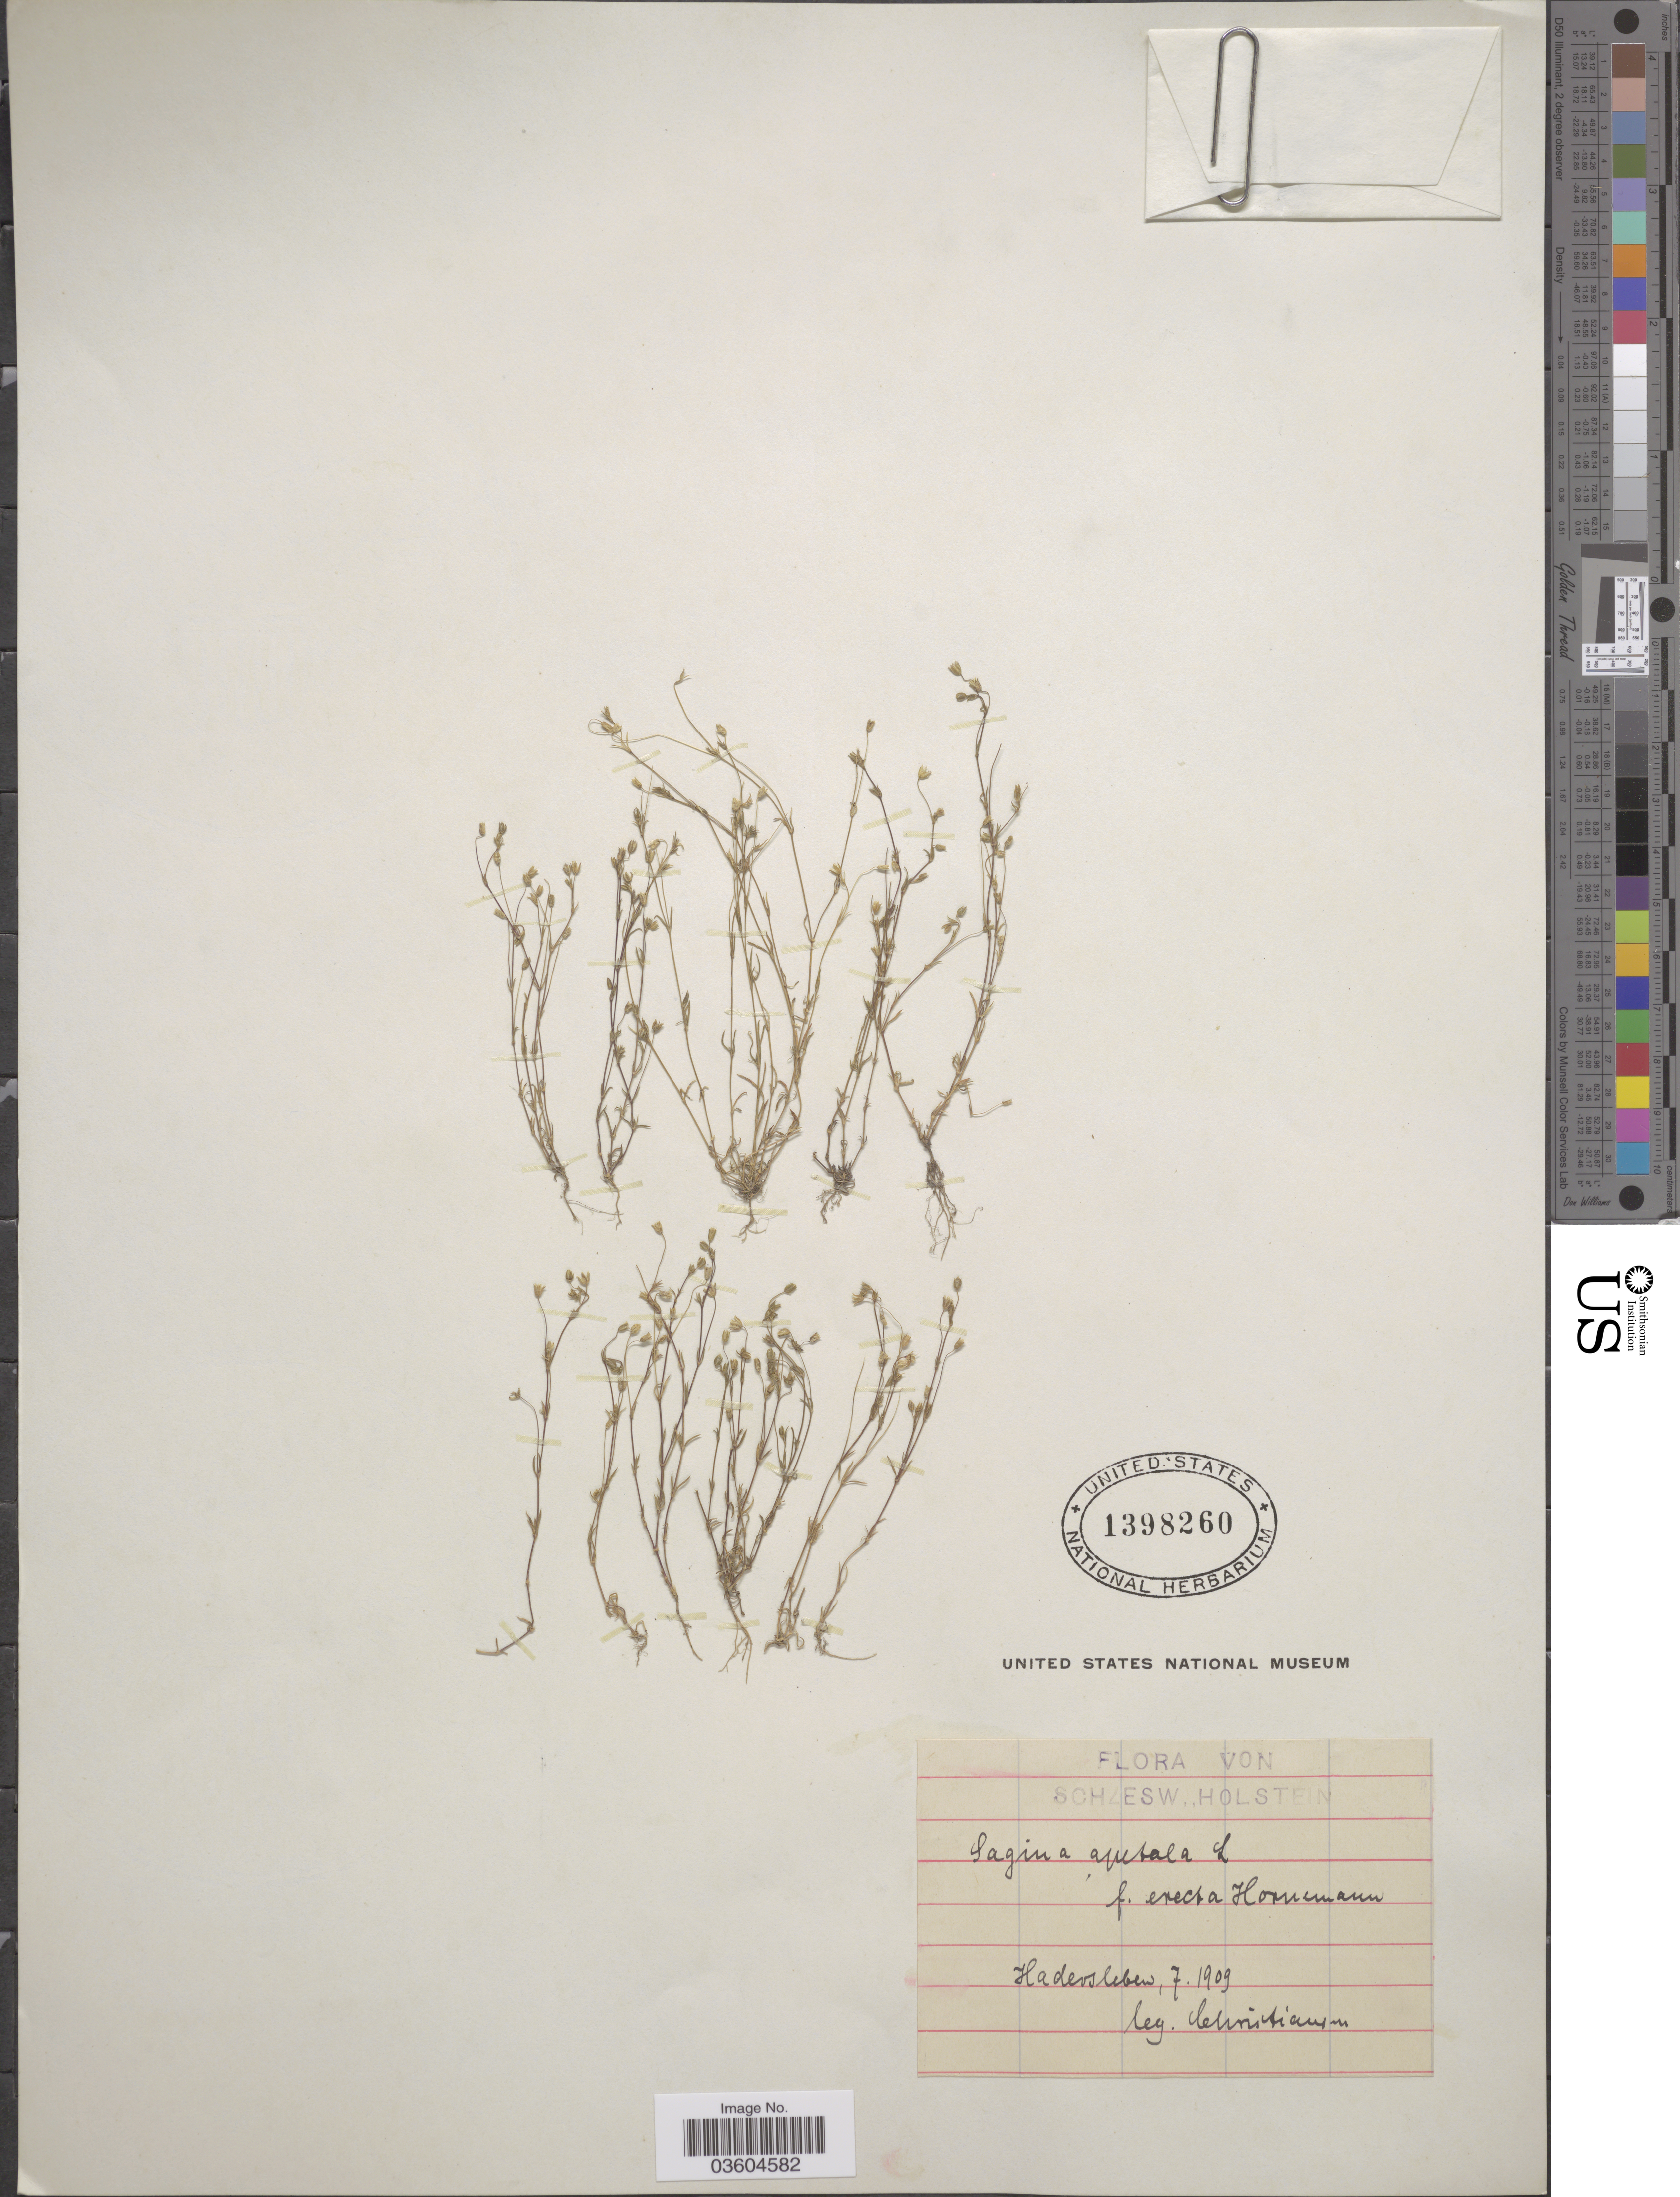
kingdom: Plantae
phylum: Tracheophyta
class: Magnoliopsida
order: Caryophyllales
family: Caryophyllaceae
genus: Sagina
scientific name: Sagina apetala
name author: Ard.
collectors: -. Christiansen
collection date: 1909-07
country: Germany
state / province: Schleswig-Holstein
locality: Schlesw. Holstein. Hadersleben.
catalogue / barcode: US 1398260